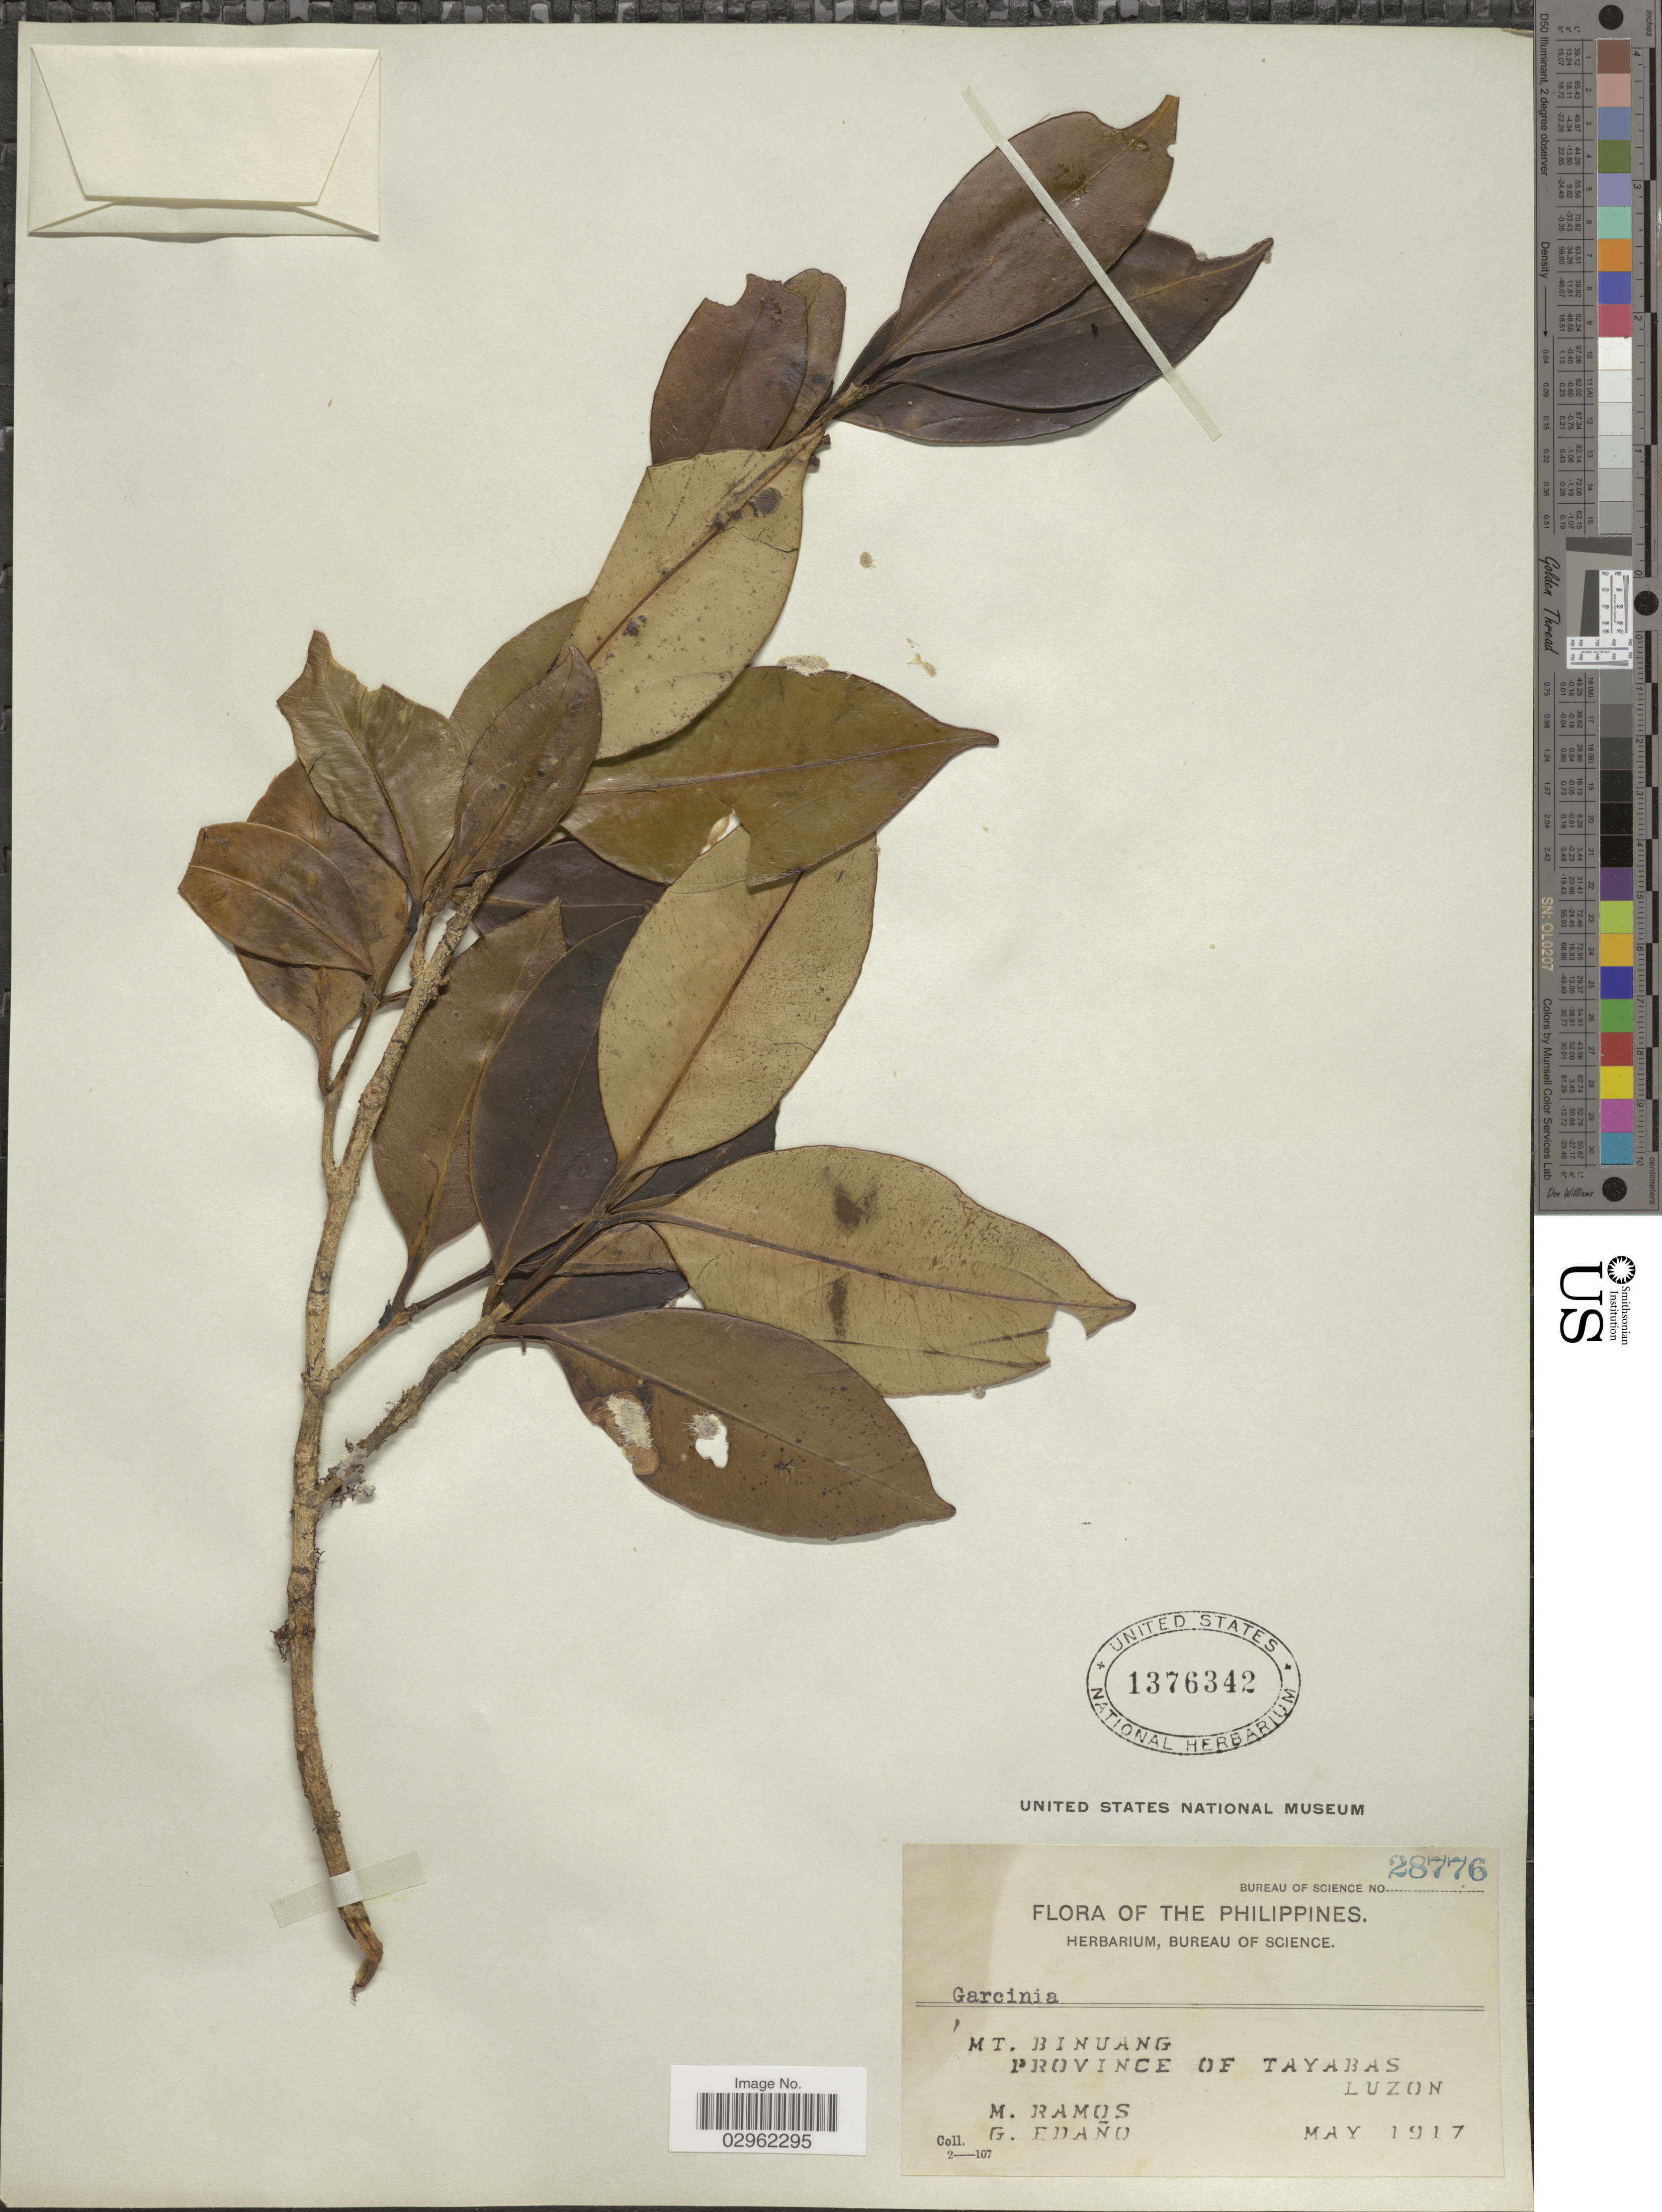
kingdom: Plantae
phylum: Tracheophyta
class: Magnoliopsida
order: Malpighiales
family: Clusiaceae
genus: Garcinia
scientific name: Garcinia sp.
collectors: M. Ramos & G. Edaño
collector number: Bureau of Science 28776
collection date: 1917-05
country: Philippines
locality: Mt. Binuang, Province of Tayabas, Luzon.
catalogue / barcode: US 1376342